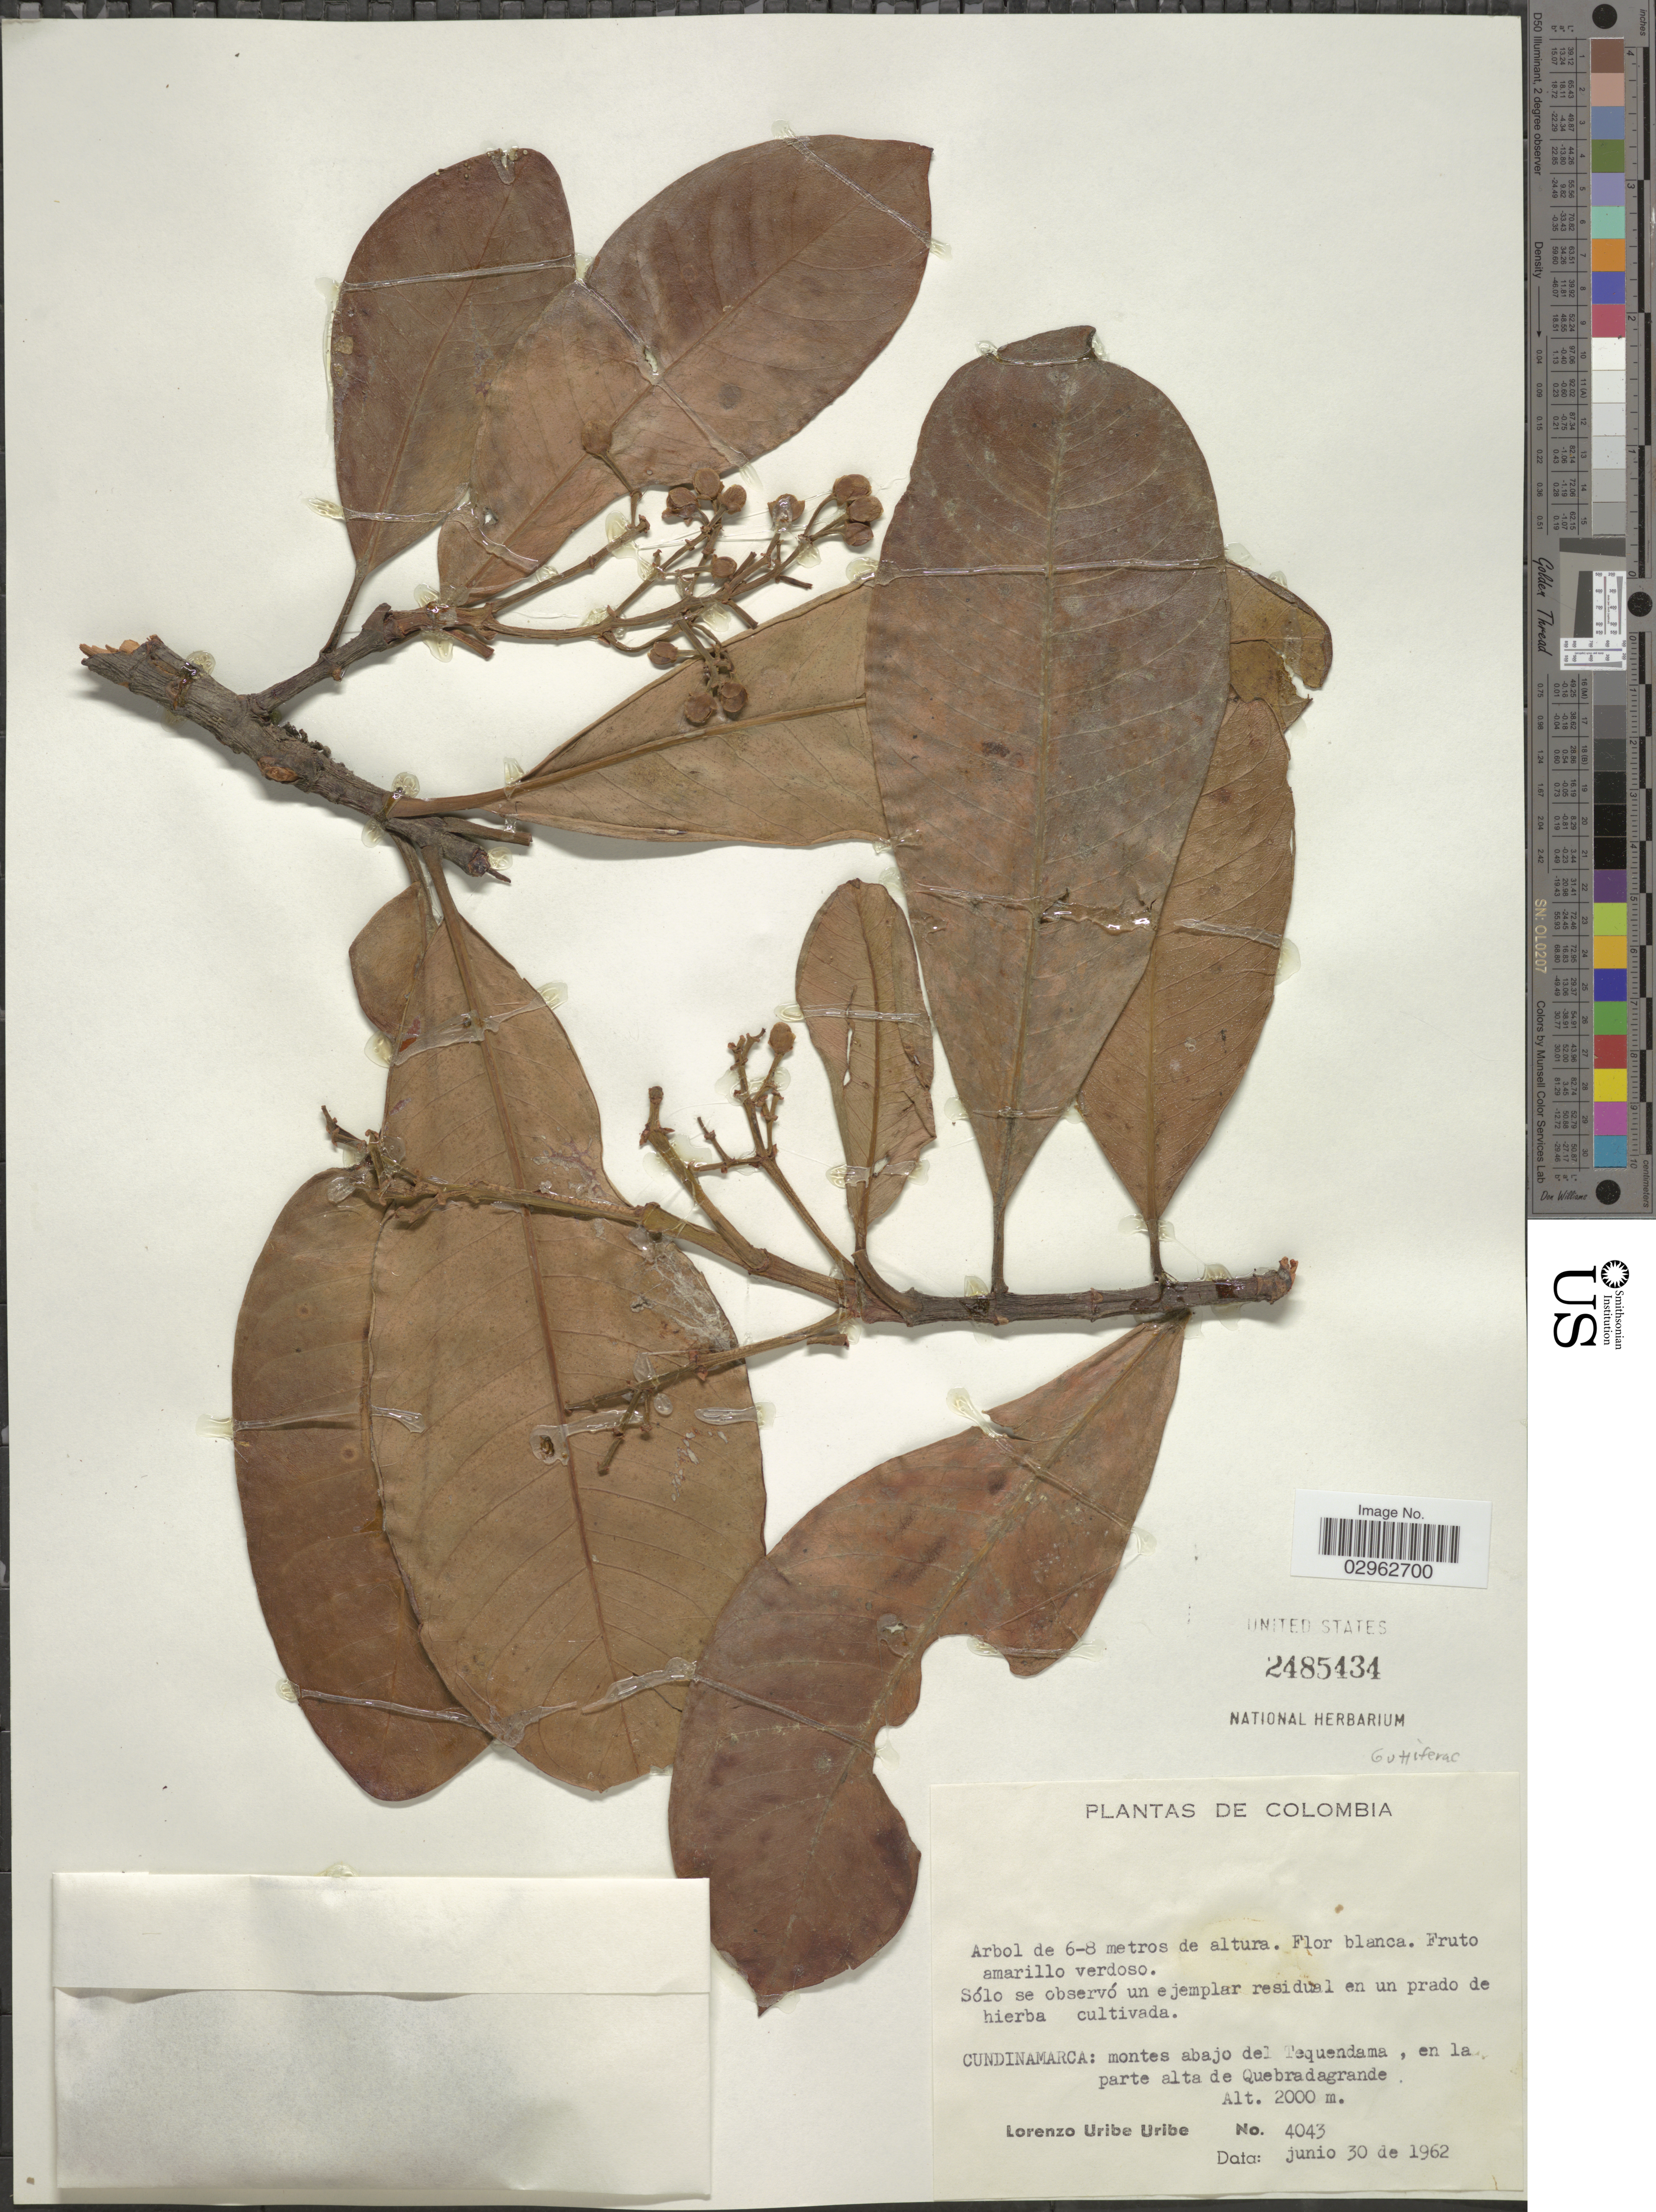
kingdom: Plantae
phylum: Tracheophyta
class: Magnoliopsida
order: Malpighiales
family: Clusiaceae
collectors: L. Uribe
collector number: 4043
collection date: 1962-06-30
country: Colombia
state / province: Cundinamarca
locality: Montes abajo del Tequendama, en la parte alta de Quebradagrande.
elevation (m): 2000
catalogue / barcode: US 2485434